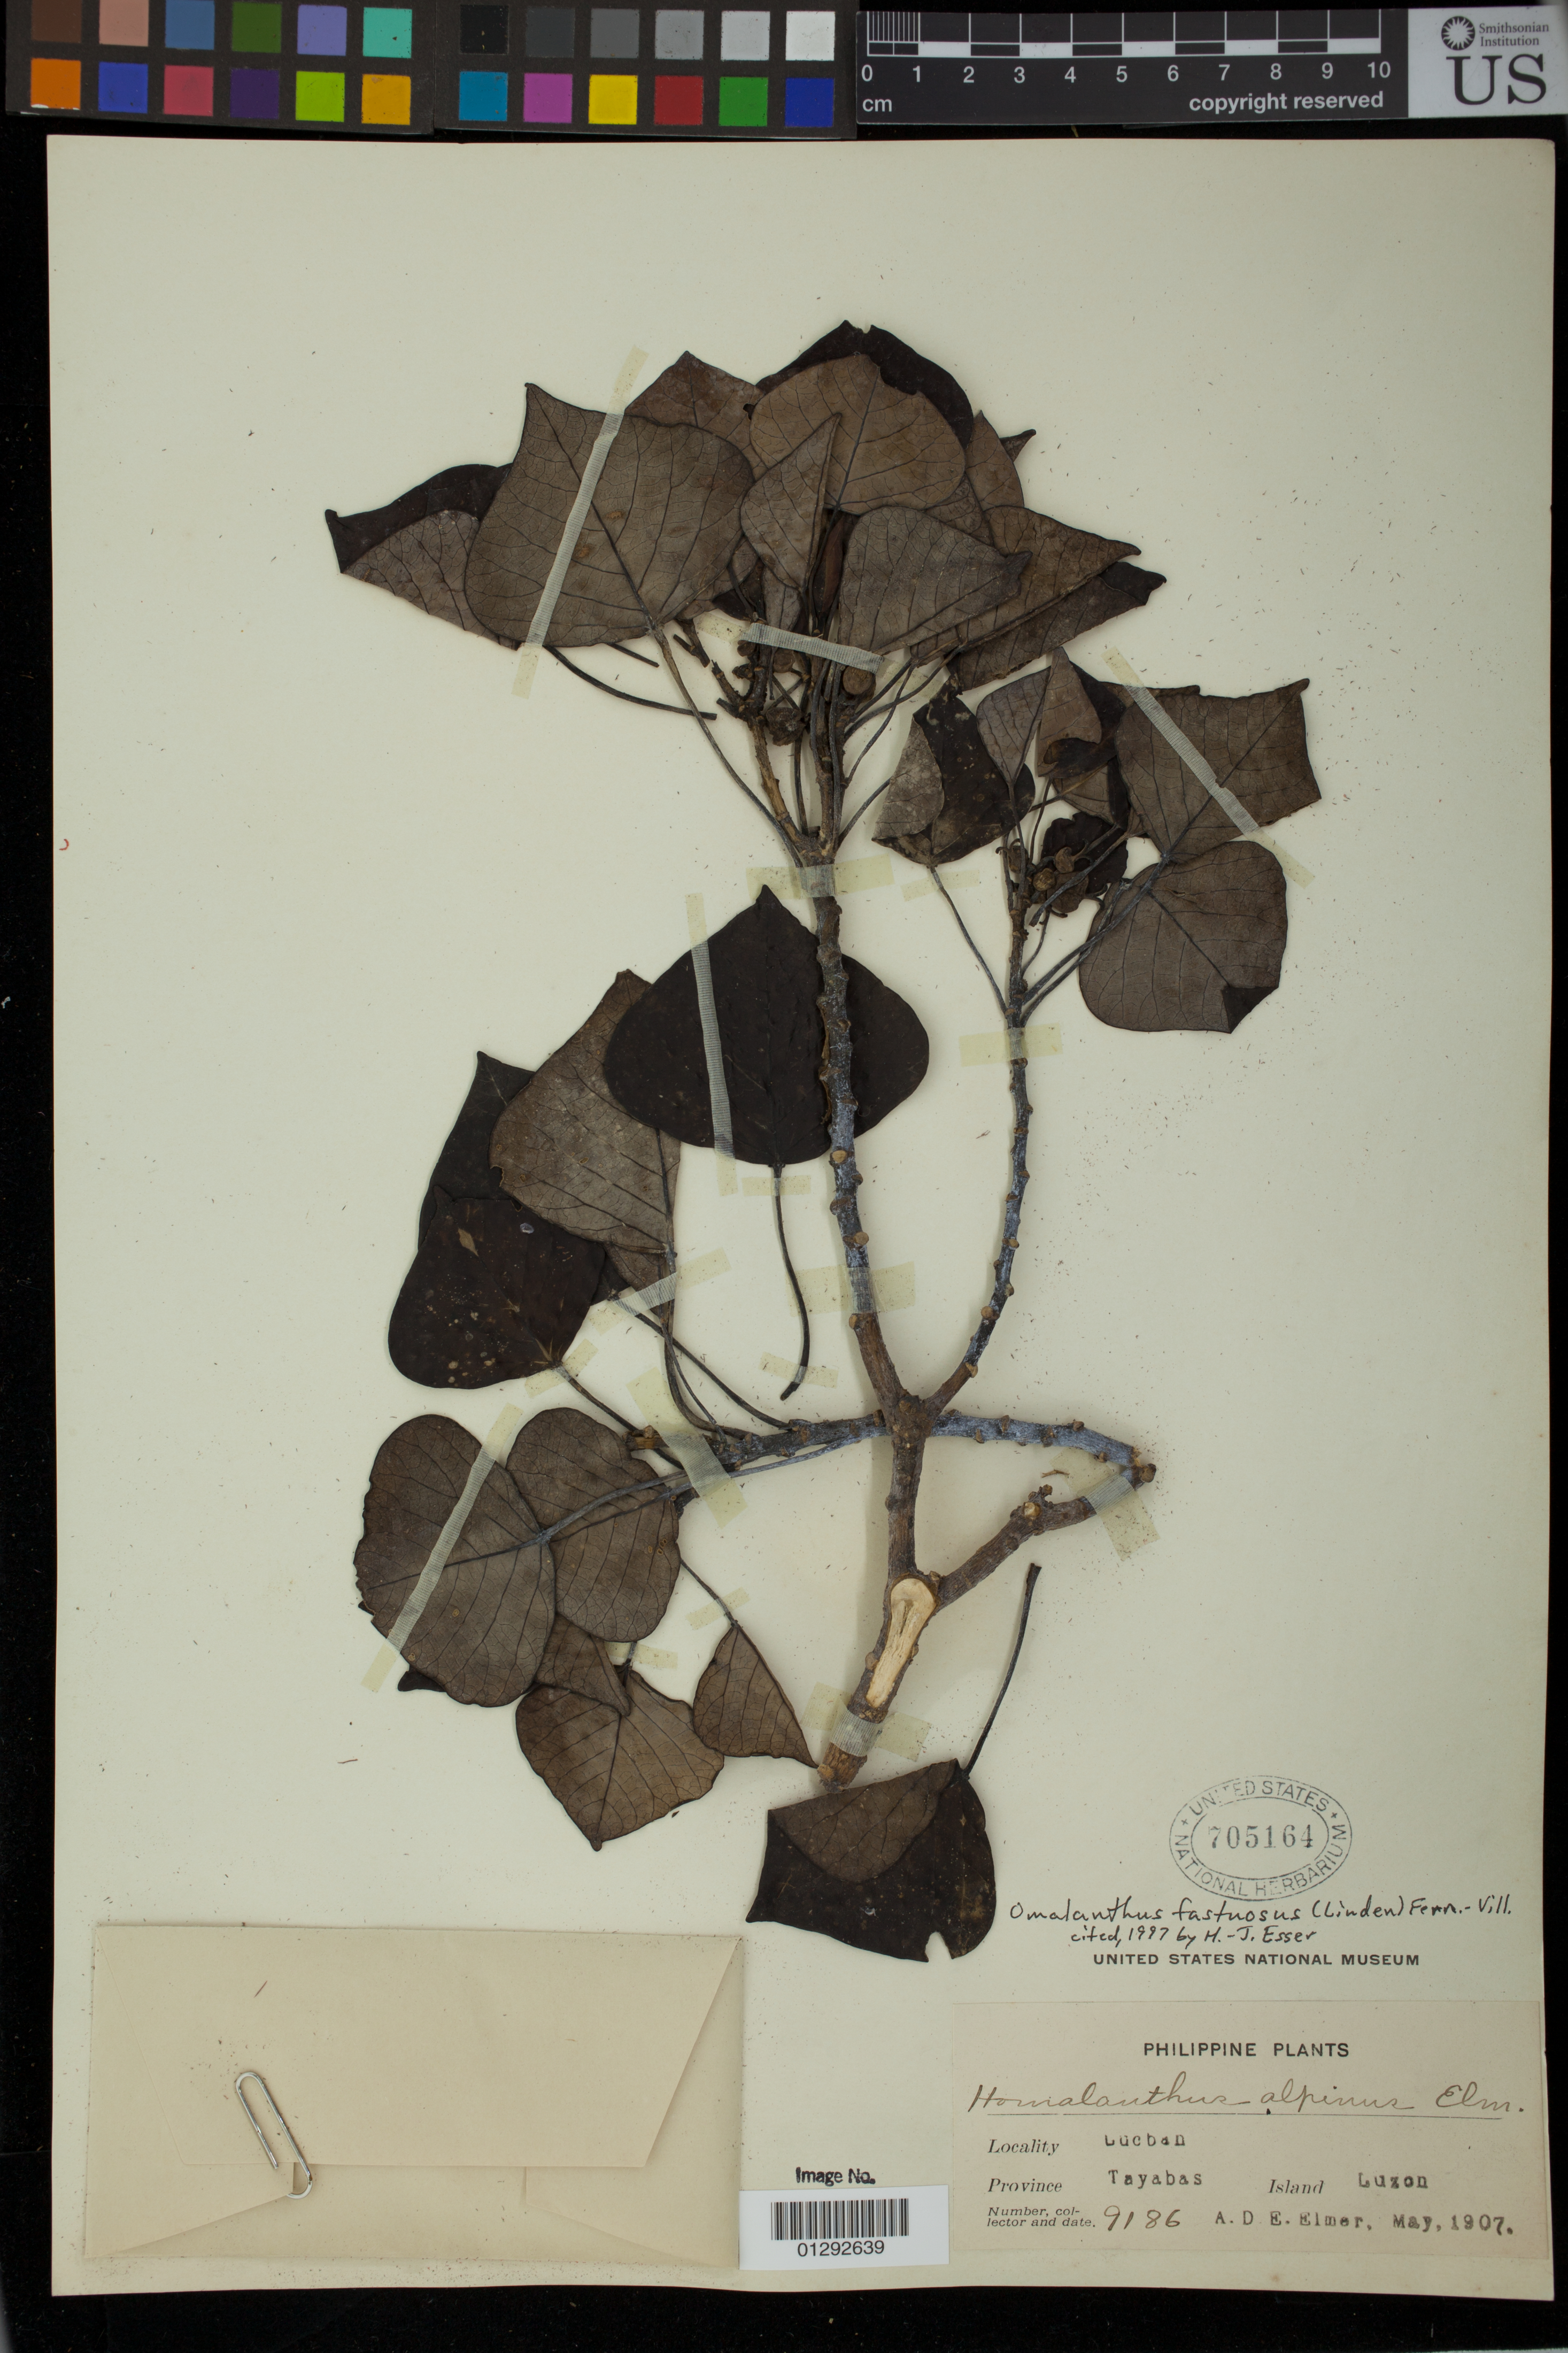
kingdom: Plantae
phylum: Tracheophyta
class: Magnoliopsida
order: Malpighiales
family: Euphorbiaceae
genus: Omalanthus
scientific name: Omalanthus fastuosus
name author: Fern.-Vill.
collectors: A. D. E. Elmer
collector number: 9186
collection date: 1907-05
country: Philippines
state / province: Calabarzon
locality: Lucban, Province Tayabas, Island Luzon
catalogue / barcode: US 705164